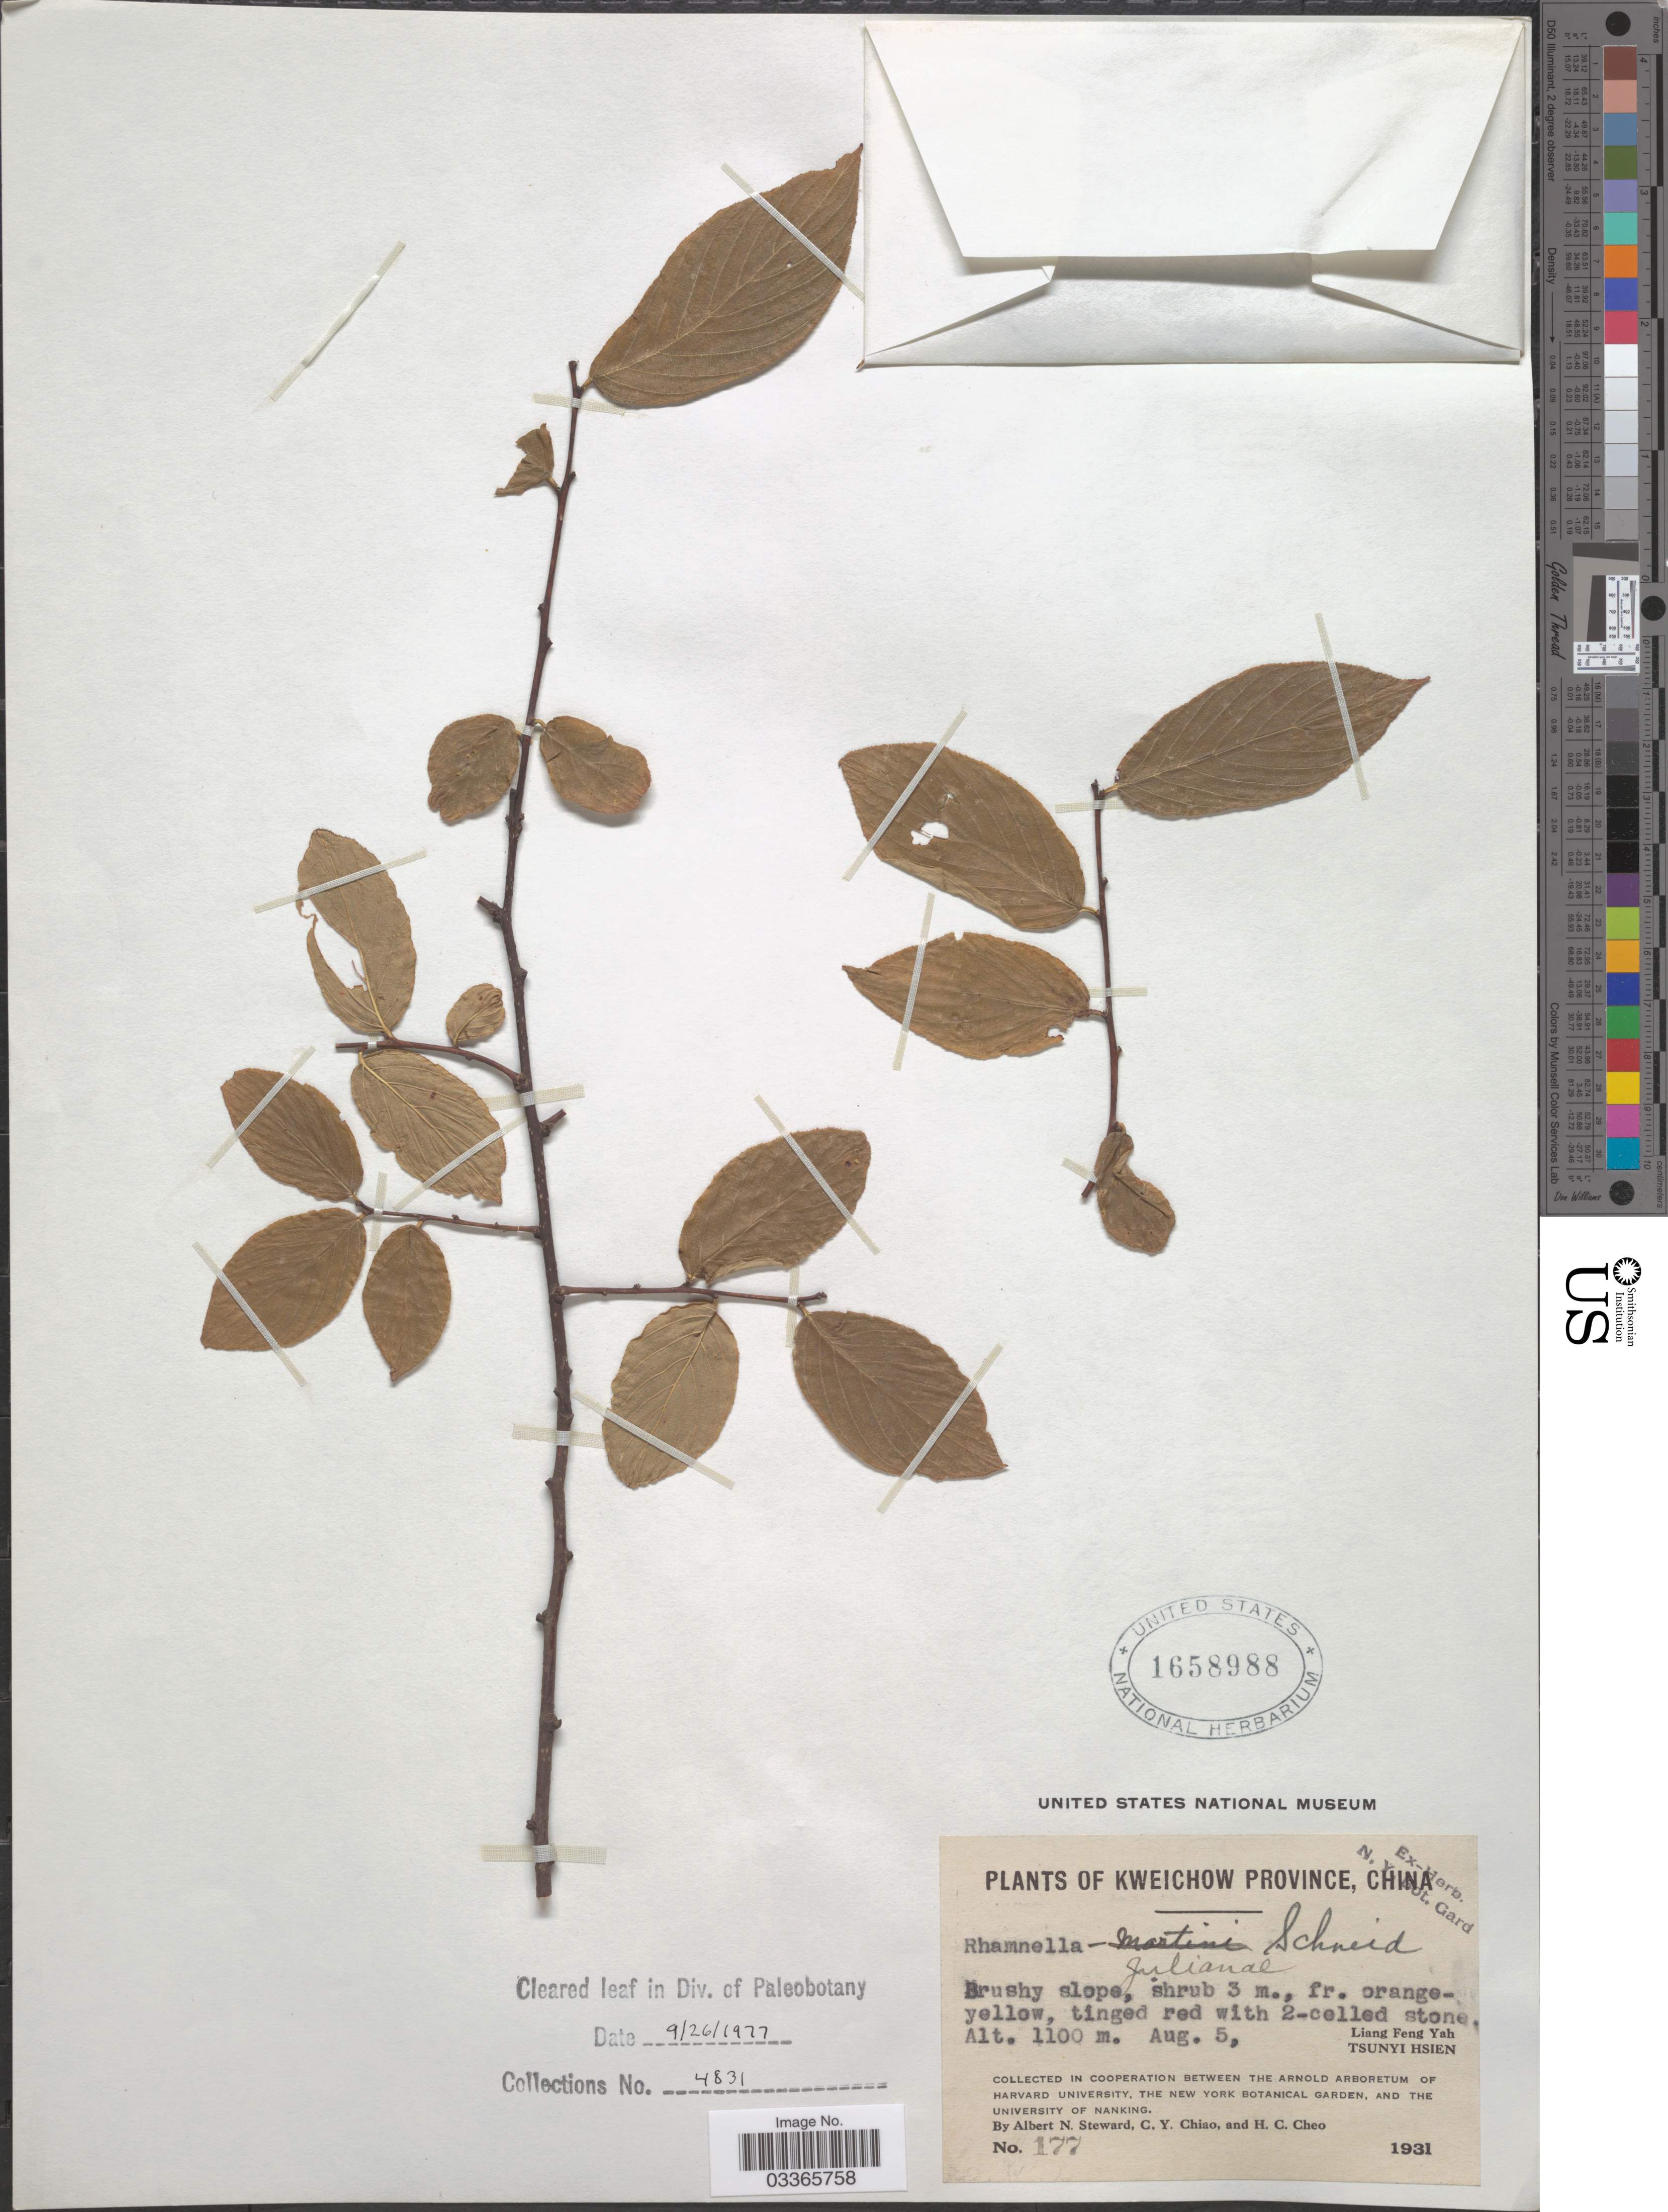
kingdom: Plantae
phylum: Tracheophyta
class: Magnoliopsida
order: Rosales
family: Rhamnaceae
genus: Rhamnella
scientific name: Rhamnella julianae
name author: C.K. Schneid. in Sarg.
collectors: A. N. Steward, C. Y. Chiao & H. Cheo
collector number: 177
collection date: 1931-08-05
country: China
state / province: Guizhou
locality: Kweichow Province. Liang Feng Yah. Tsunyi Hsien.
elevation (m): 1100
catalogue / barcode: US 1658988